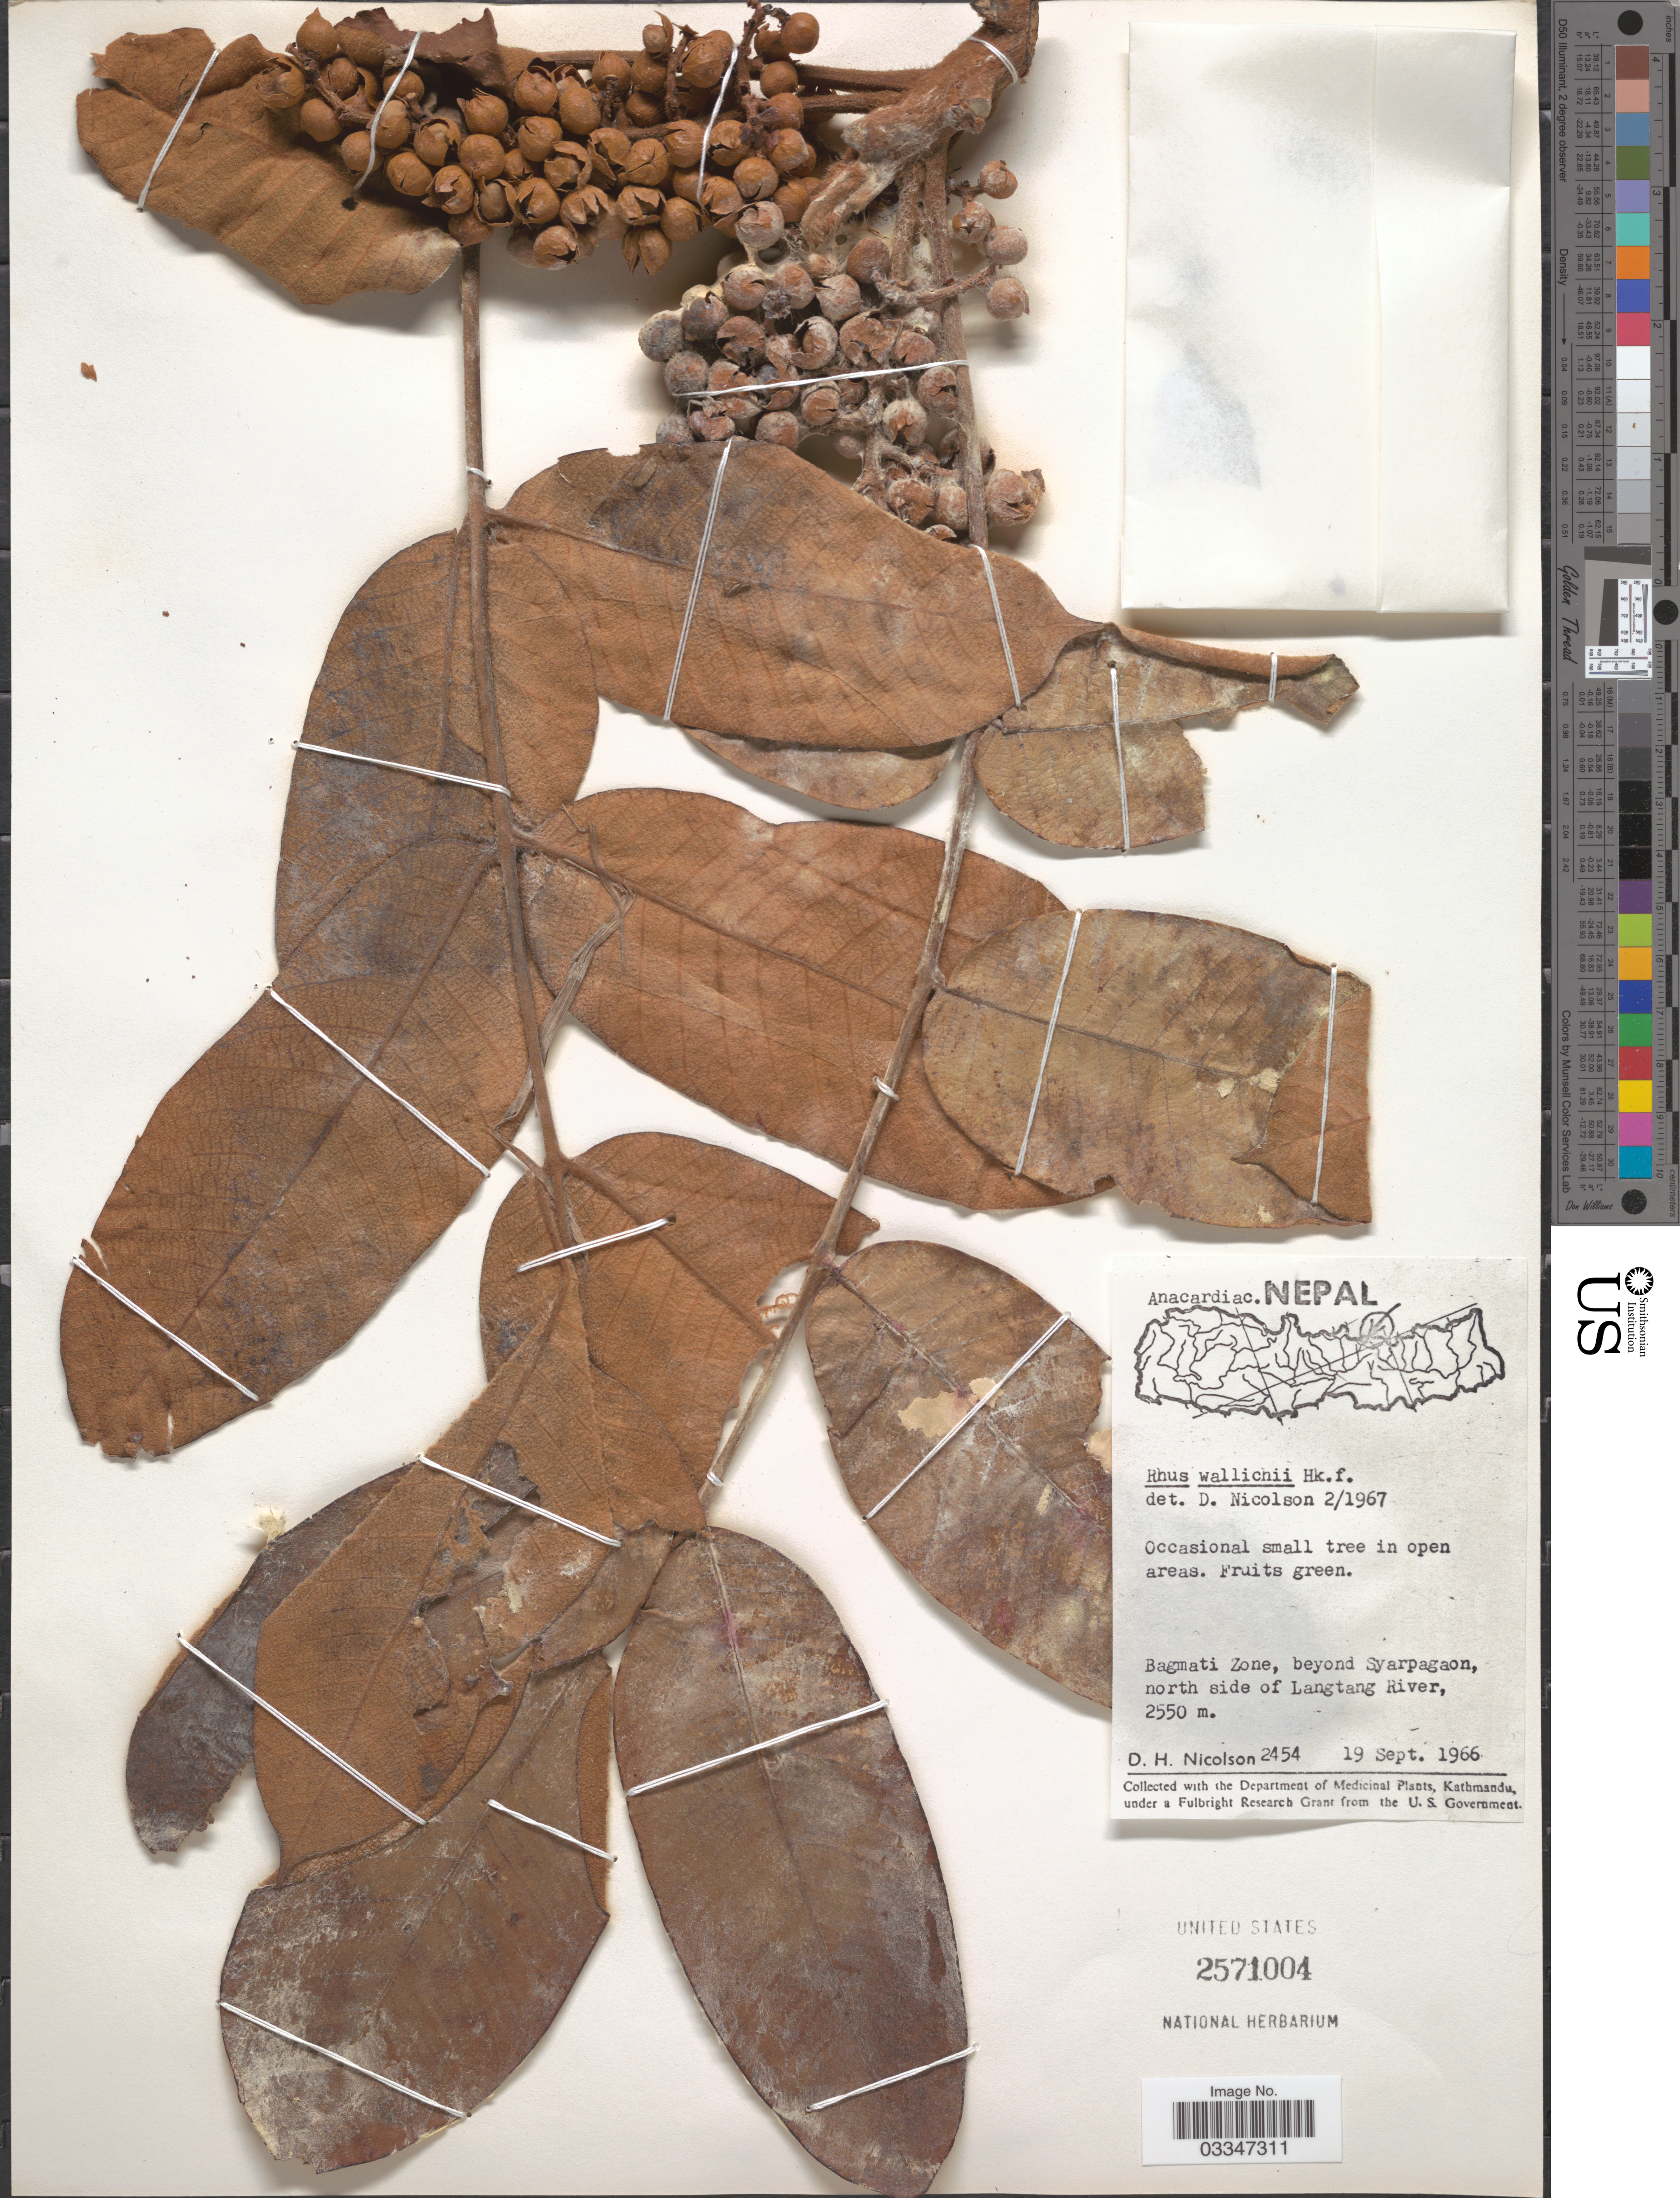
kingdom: Plantae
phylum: Tracheophyta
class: Magnoliopsida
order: Sapindales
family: Anacardiaceae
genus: Rhus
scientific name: Rhus wallichii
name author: Hook. f.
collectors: D. H. Nicolson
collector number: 2454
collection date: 1966-09-19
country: Nepal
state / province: Bagmati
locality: Bagmati Zone, beyond Syarpagaon, north side of Langtang River.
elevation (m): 2550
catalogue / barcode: US 2571004